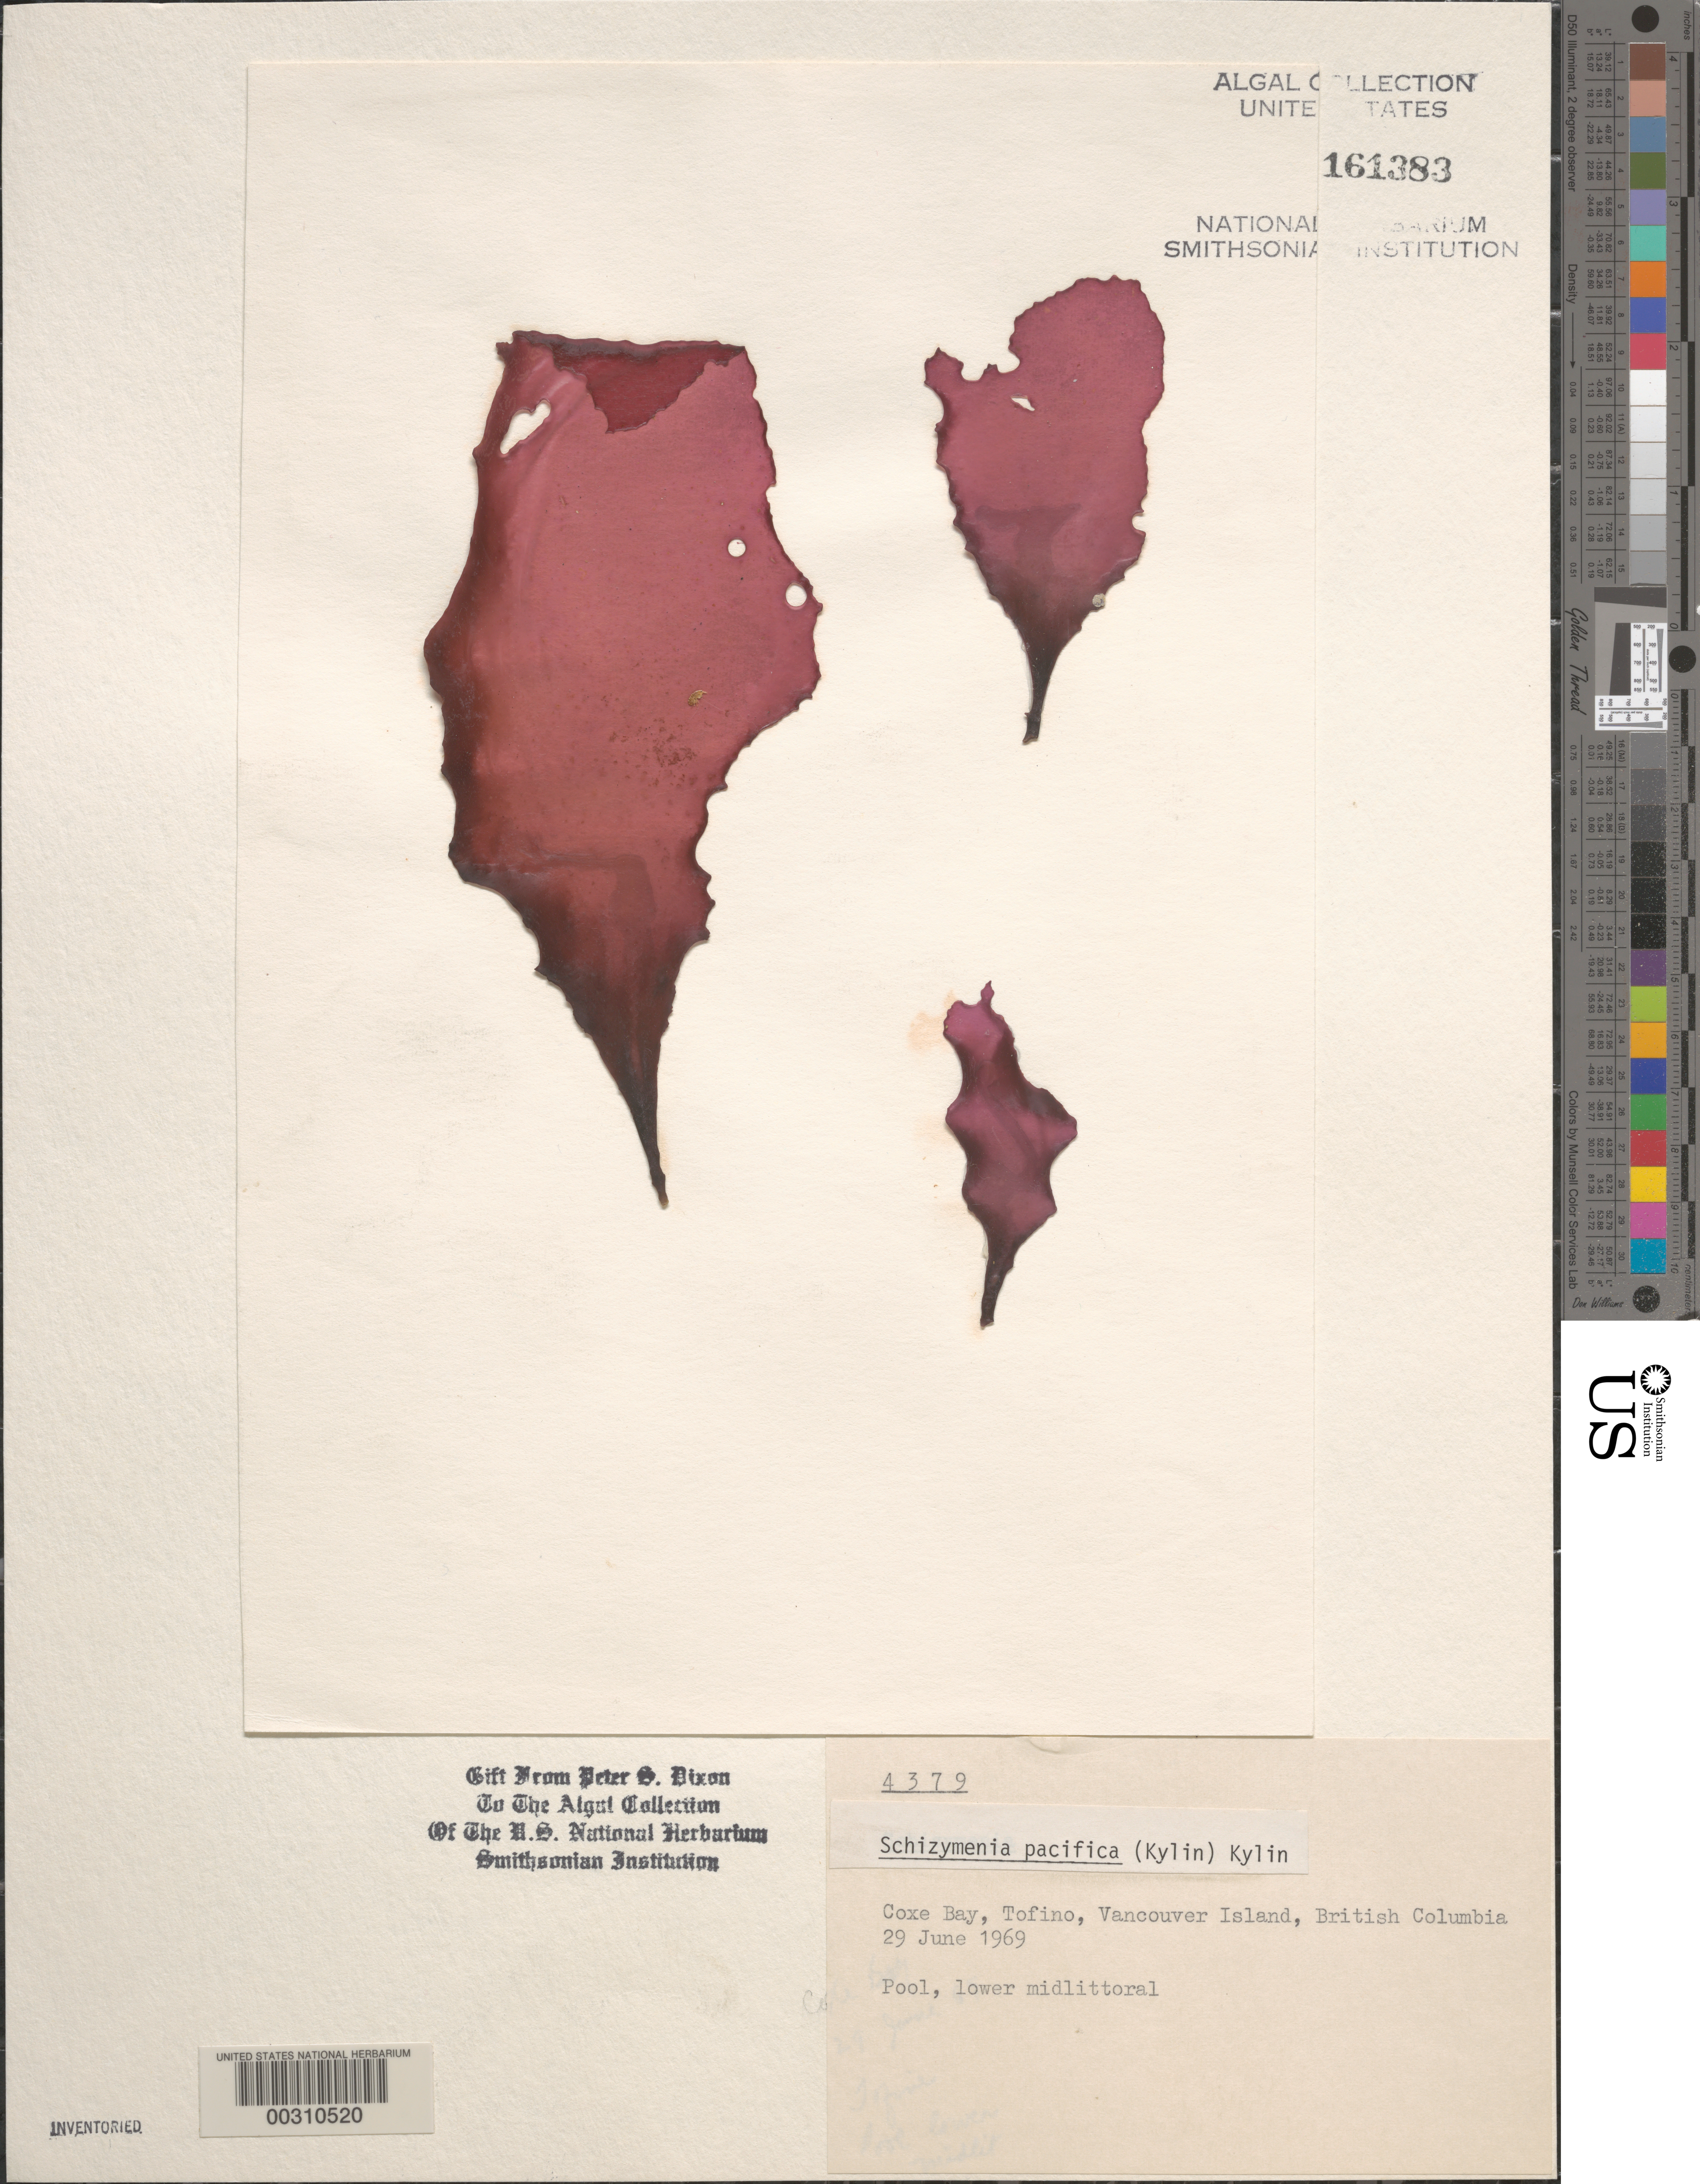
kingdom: Plantae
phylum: Rhodophyta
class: Florideophyceae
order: Nemastomatales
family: Schizymeniaceae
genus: Schizymenia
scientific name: Schizymenia pacifica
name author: (Kylin) Kylin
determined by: Dixon, P. S.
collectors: P. S. Dixon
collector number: PSD 4379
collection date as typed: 29 Jun 1969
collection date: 1969-06-29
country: Canada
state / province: British Columbia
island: Vancouver Island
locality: Tofino, Cox Bay (Coxe Bay)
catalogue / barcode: US 161383